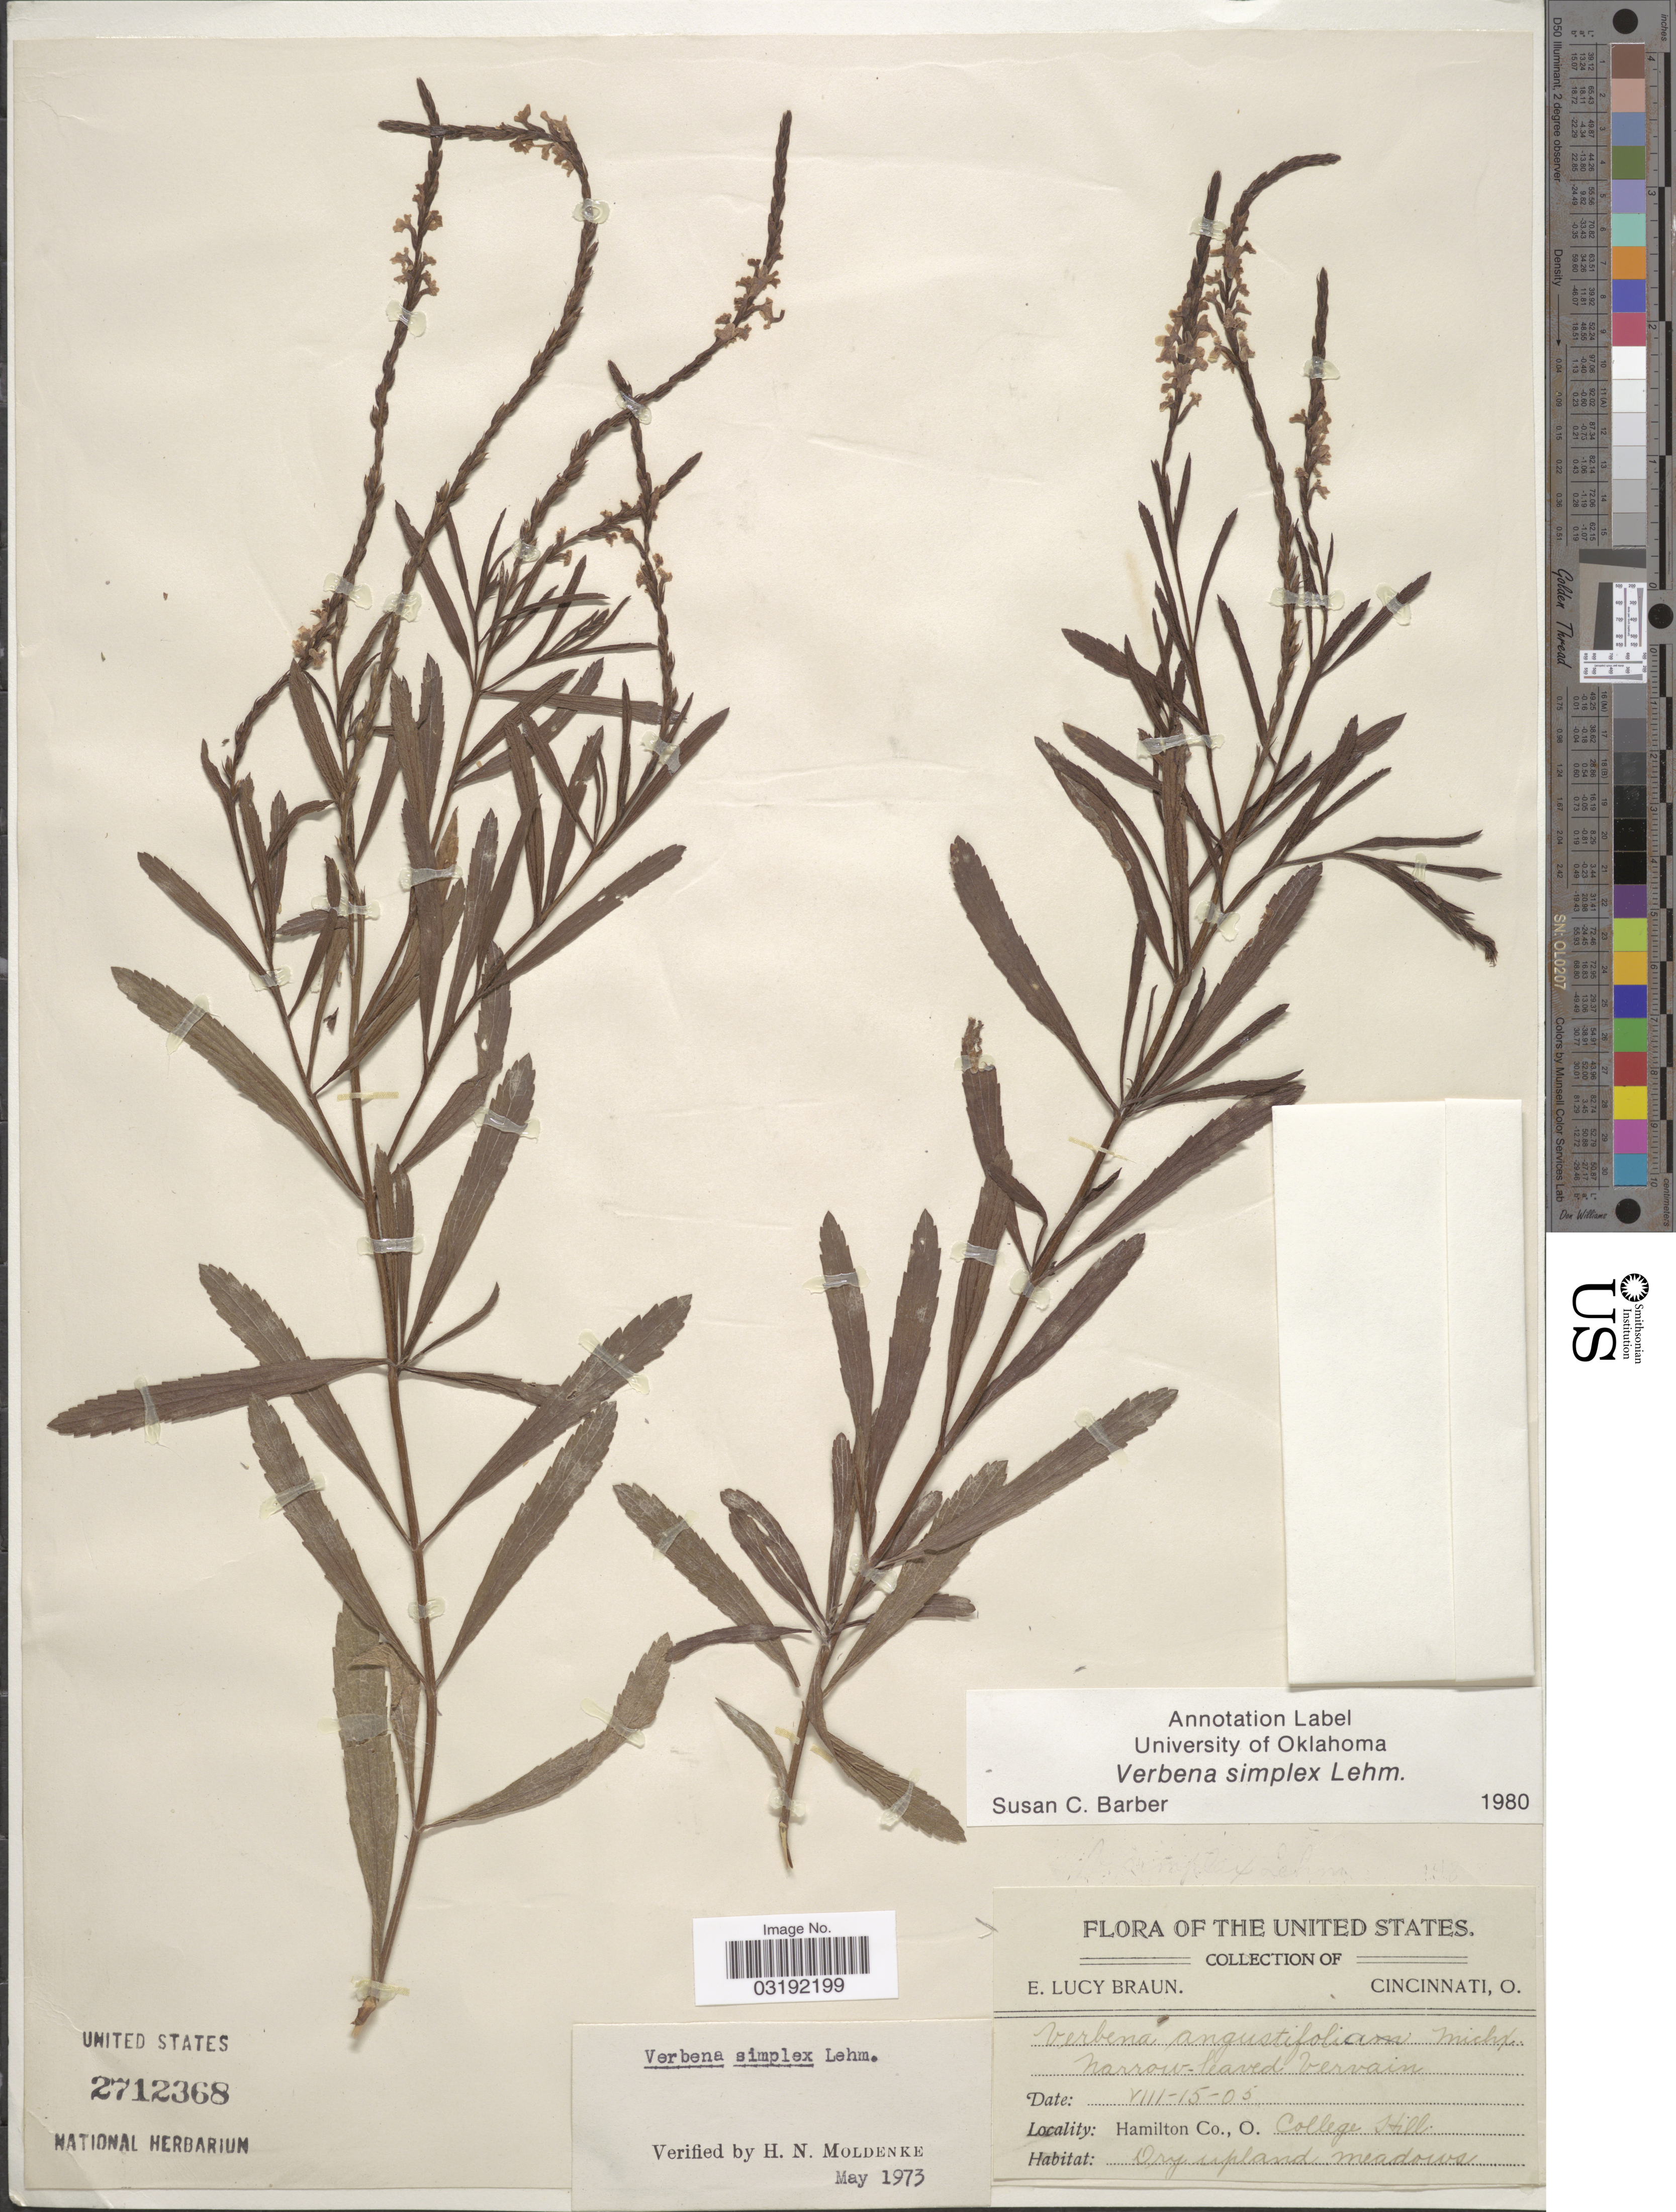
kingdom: Plantae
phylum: Tracheophyta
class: Magnoliopsida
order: Lamiales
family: Verbenaceae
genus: Verbena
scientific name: Verbena simplex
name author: F. Lehm.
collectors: E. L. Braun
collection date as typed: Transcribed d/m/y: 15/8/5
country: United States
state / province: Ohio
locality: Hamilton Co., College Hill.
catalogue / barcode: US 2712368